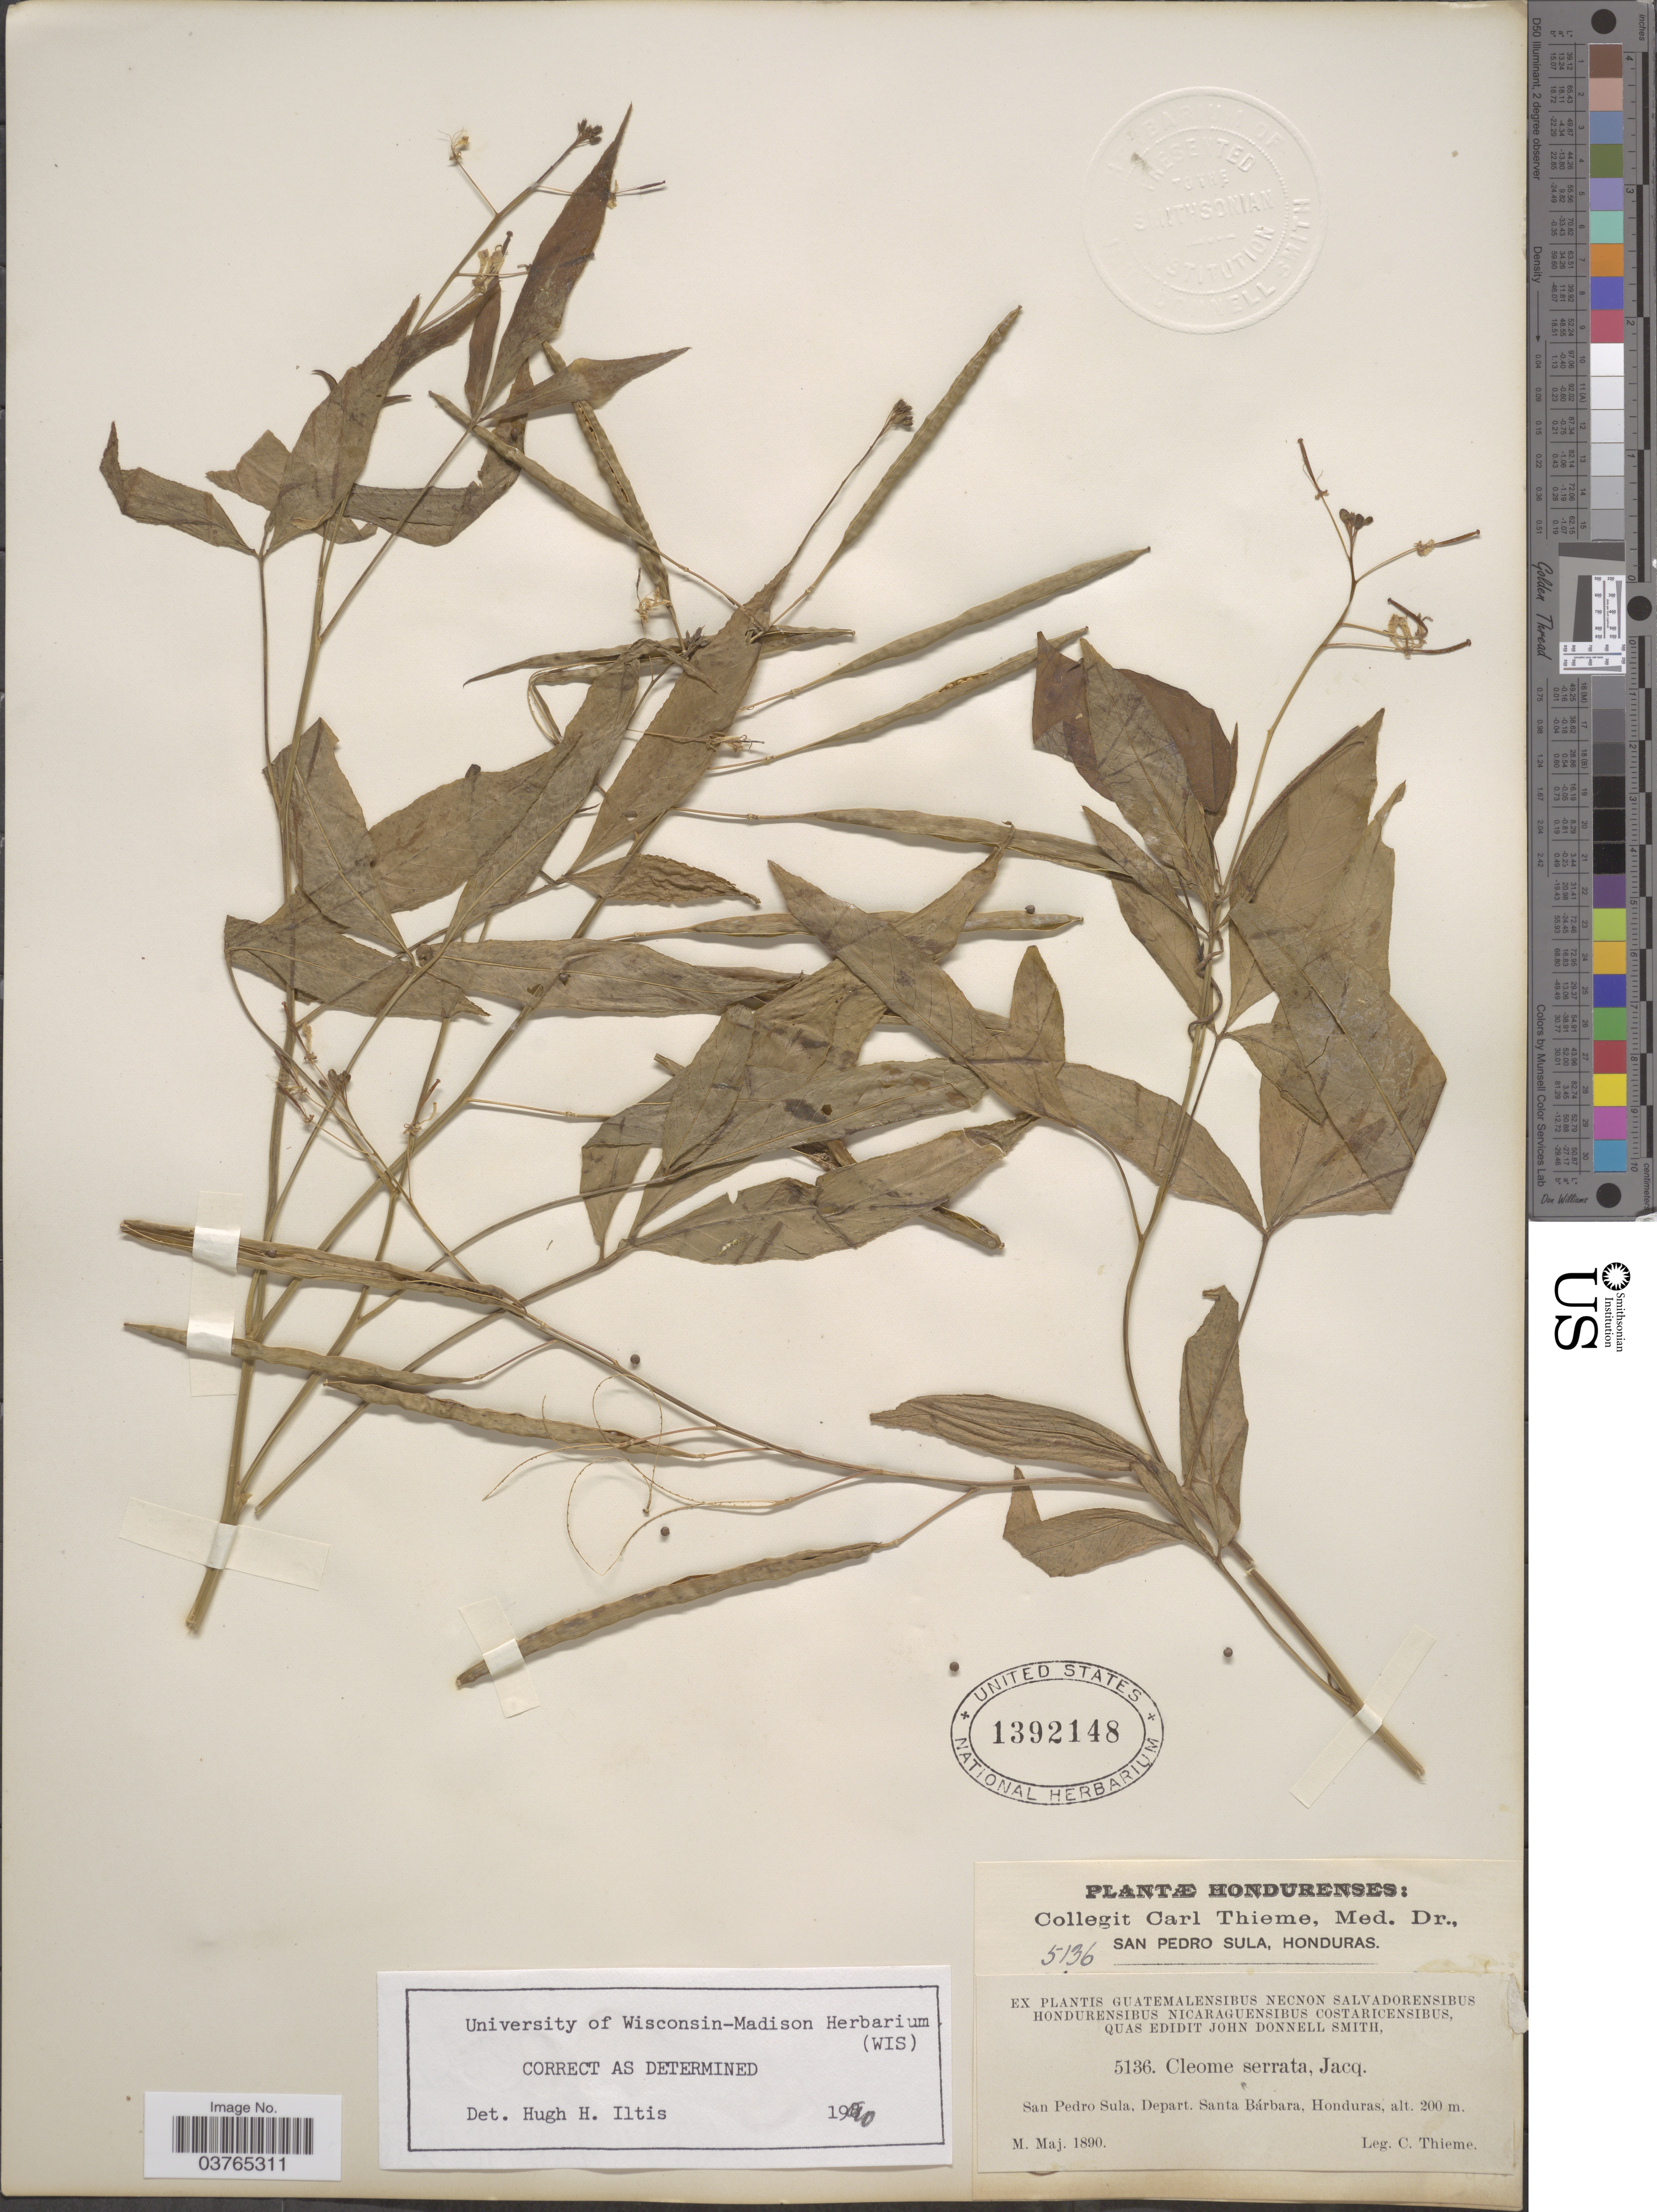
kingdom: Plantae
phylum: Tracheophyta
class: Magnoliopsida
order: Brassicales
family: Cleomaceae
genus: Cleoserrata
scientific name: Cleoserrata serrata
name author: (Jacq.) Iltis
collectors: C. Thieme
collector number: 5136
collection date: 1890-05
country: Honduras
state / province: Santa Barbara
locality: San Pedro Sula, Depart. Santa Bárbara.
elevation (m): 200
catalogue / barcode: US 1392148